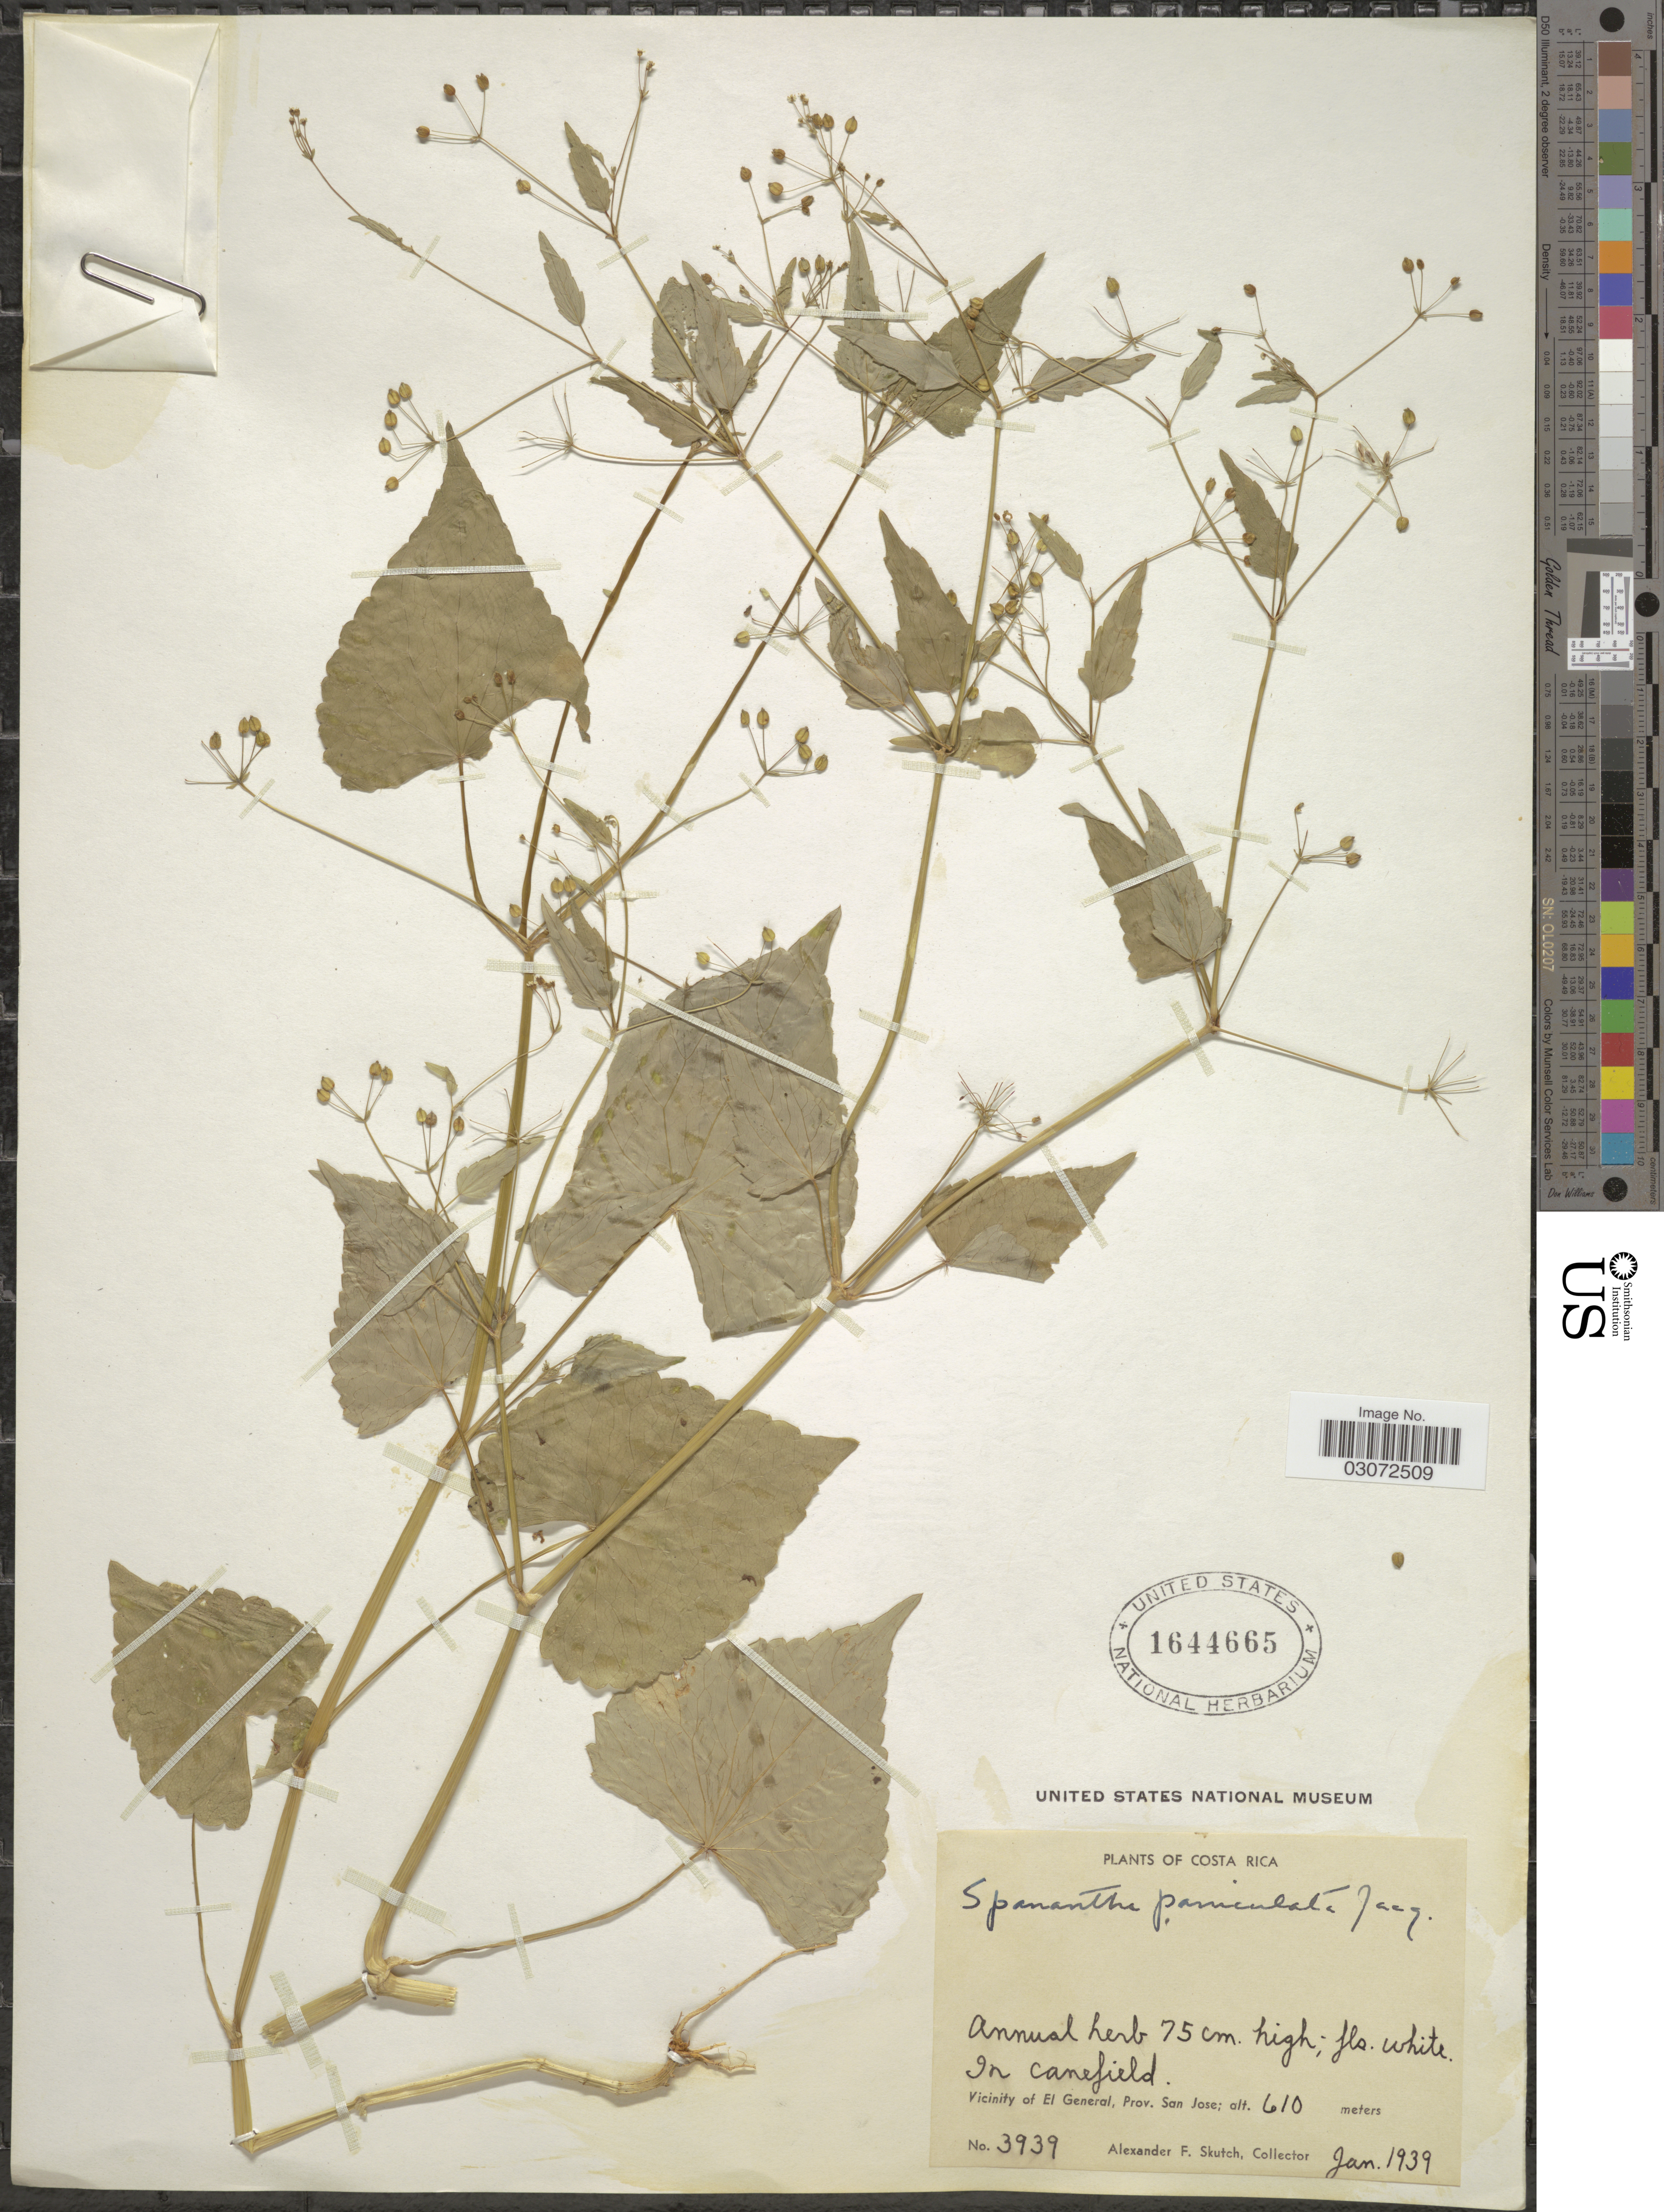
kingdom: Plantae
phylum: Tracheophyta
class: Magnoliopsida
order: Apiales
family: Apiaceae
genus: Spananthe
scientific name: Spananthe paniculata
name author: Jacq.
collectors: A. F. Skutch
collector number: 3939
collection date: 1939-01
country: Costa Rica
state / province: San José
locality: In canefield, Vicinity of El General, Prov. San Jose.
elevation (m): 610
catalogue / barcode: US 1644665